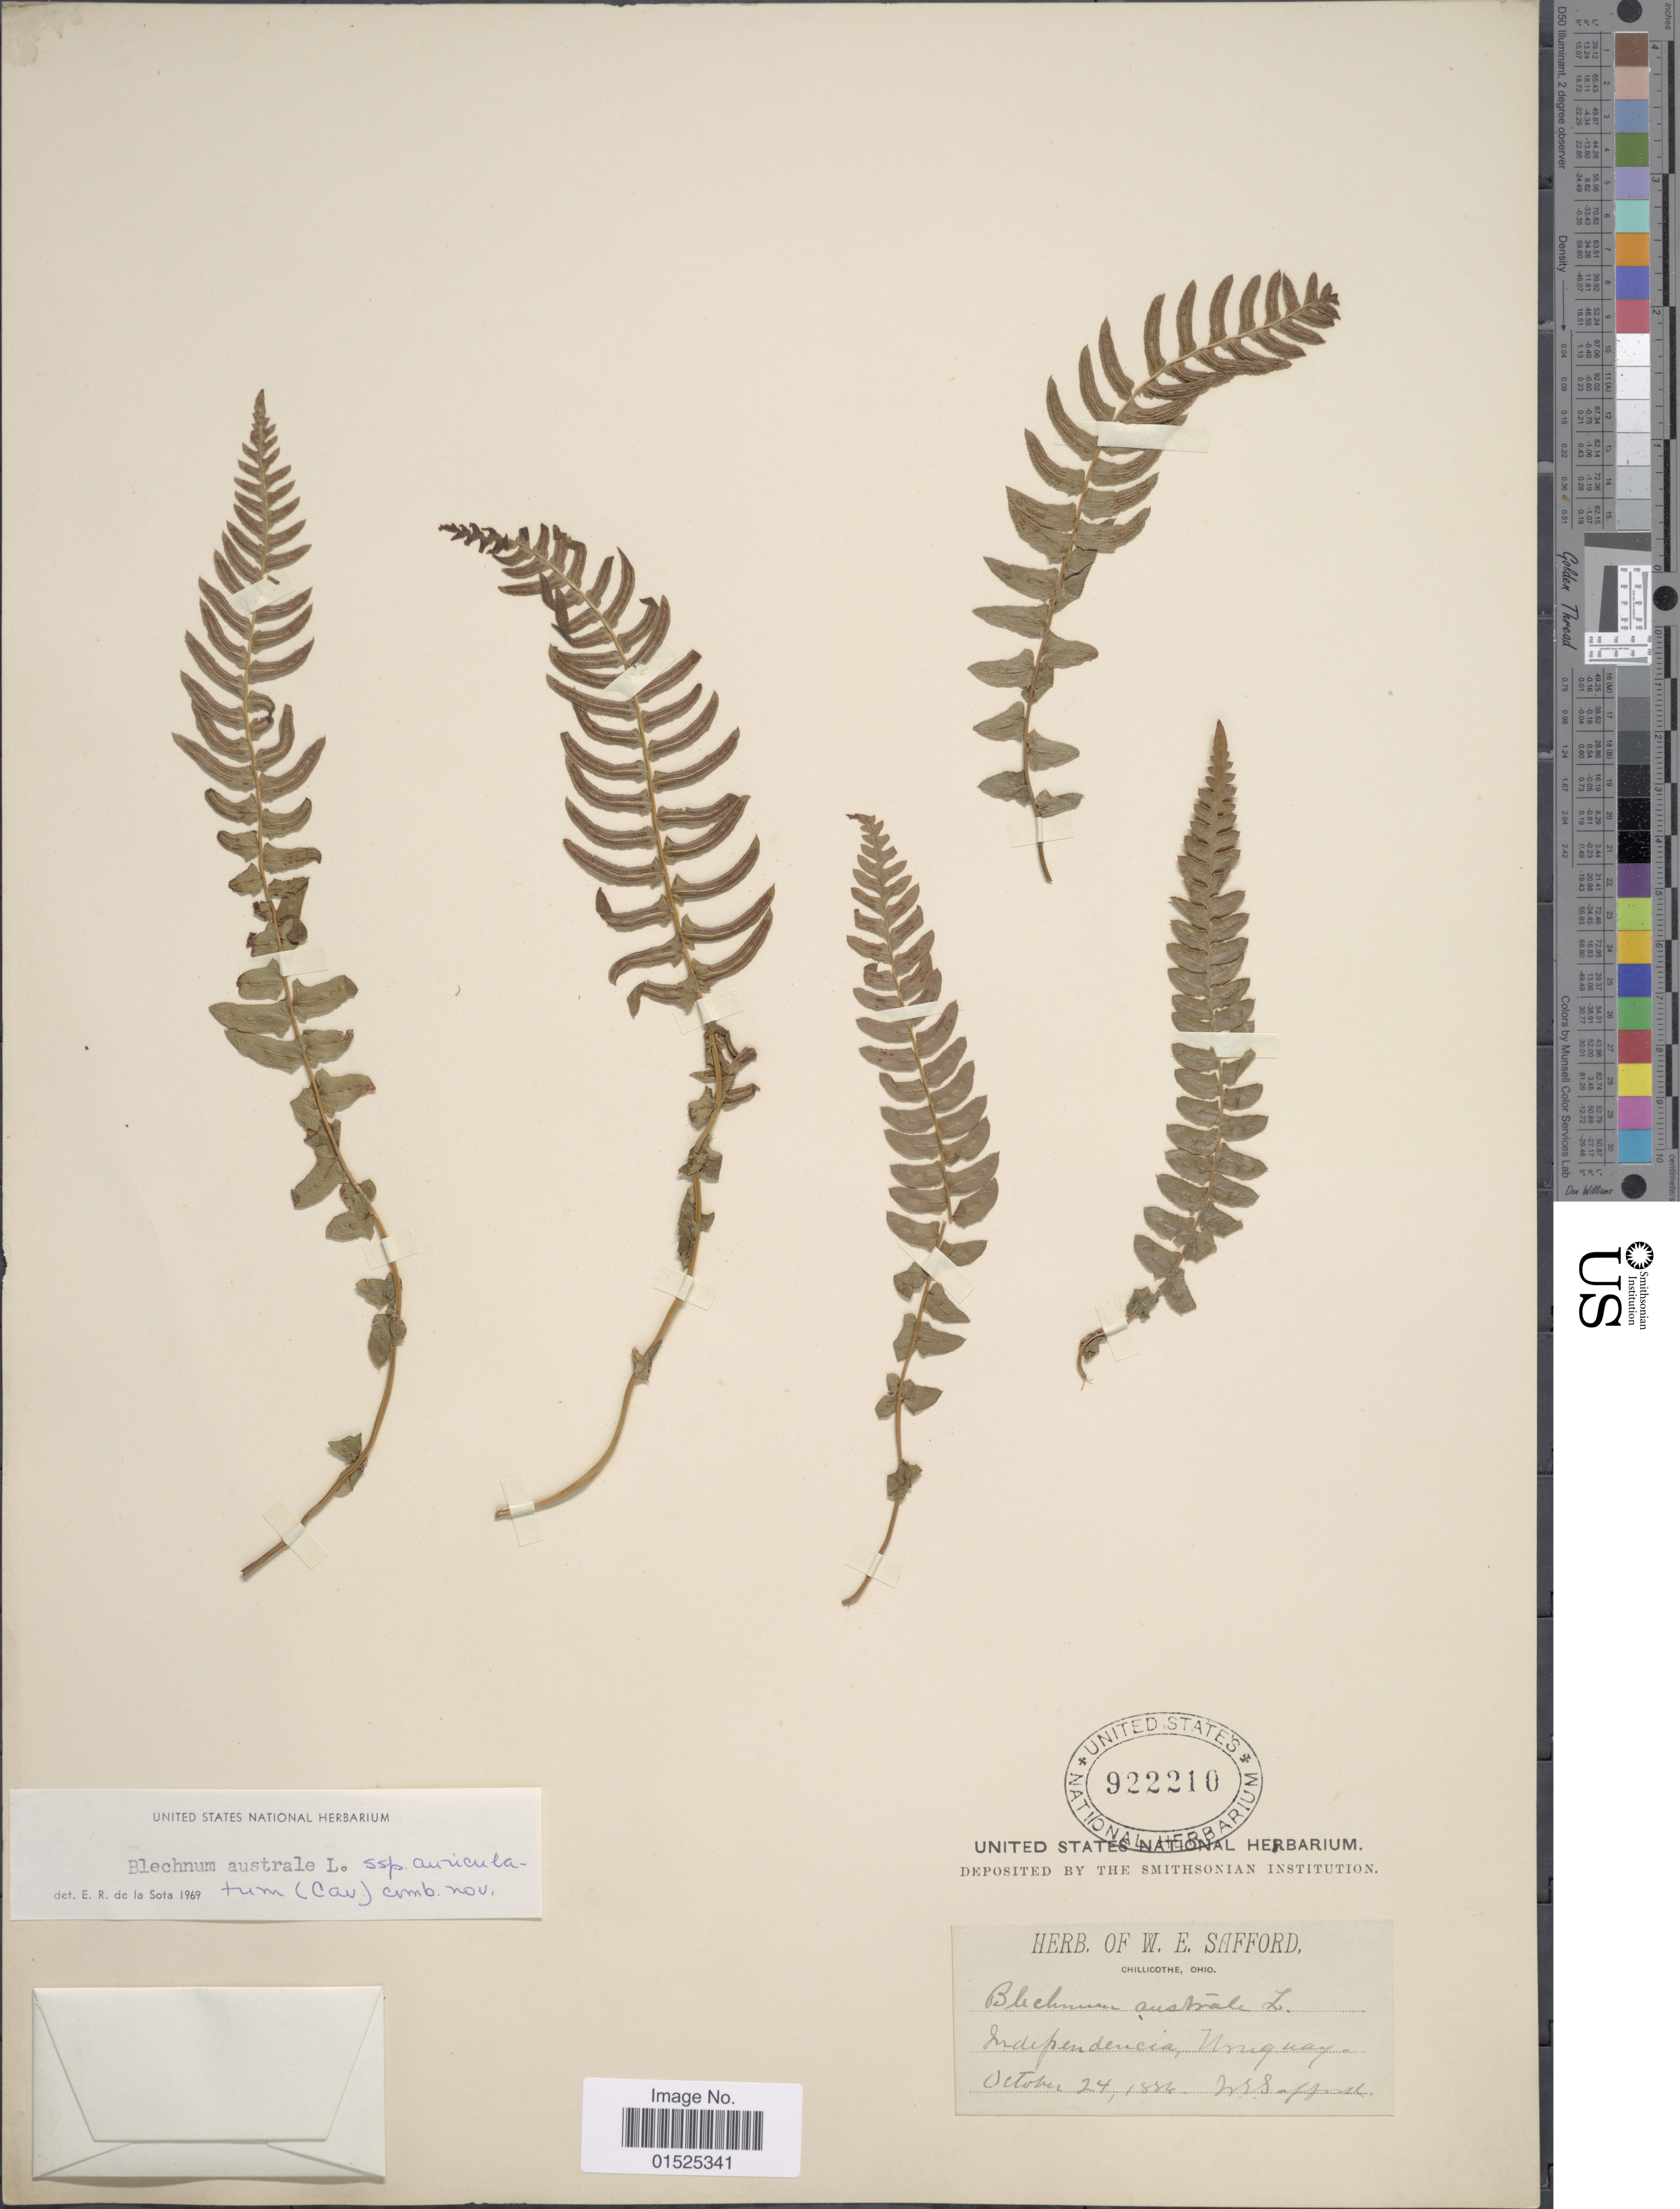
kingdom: Plantae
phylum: Tracheophyta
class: Polypodiopsida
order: Polypodiales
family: Blechnaceae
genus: Blechnum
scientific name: Blechnum australe subsp. auriculatum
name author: (Cav.) de la Sota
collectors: W. E. Safford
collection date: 1886-10-24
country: Uruguay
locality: Independencia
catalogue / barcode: US 922210